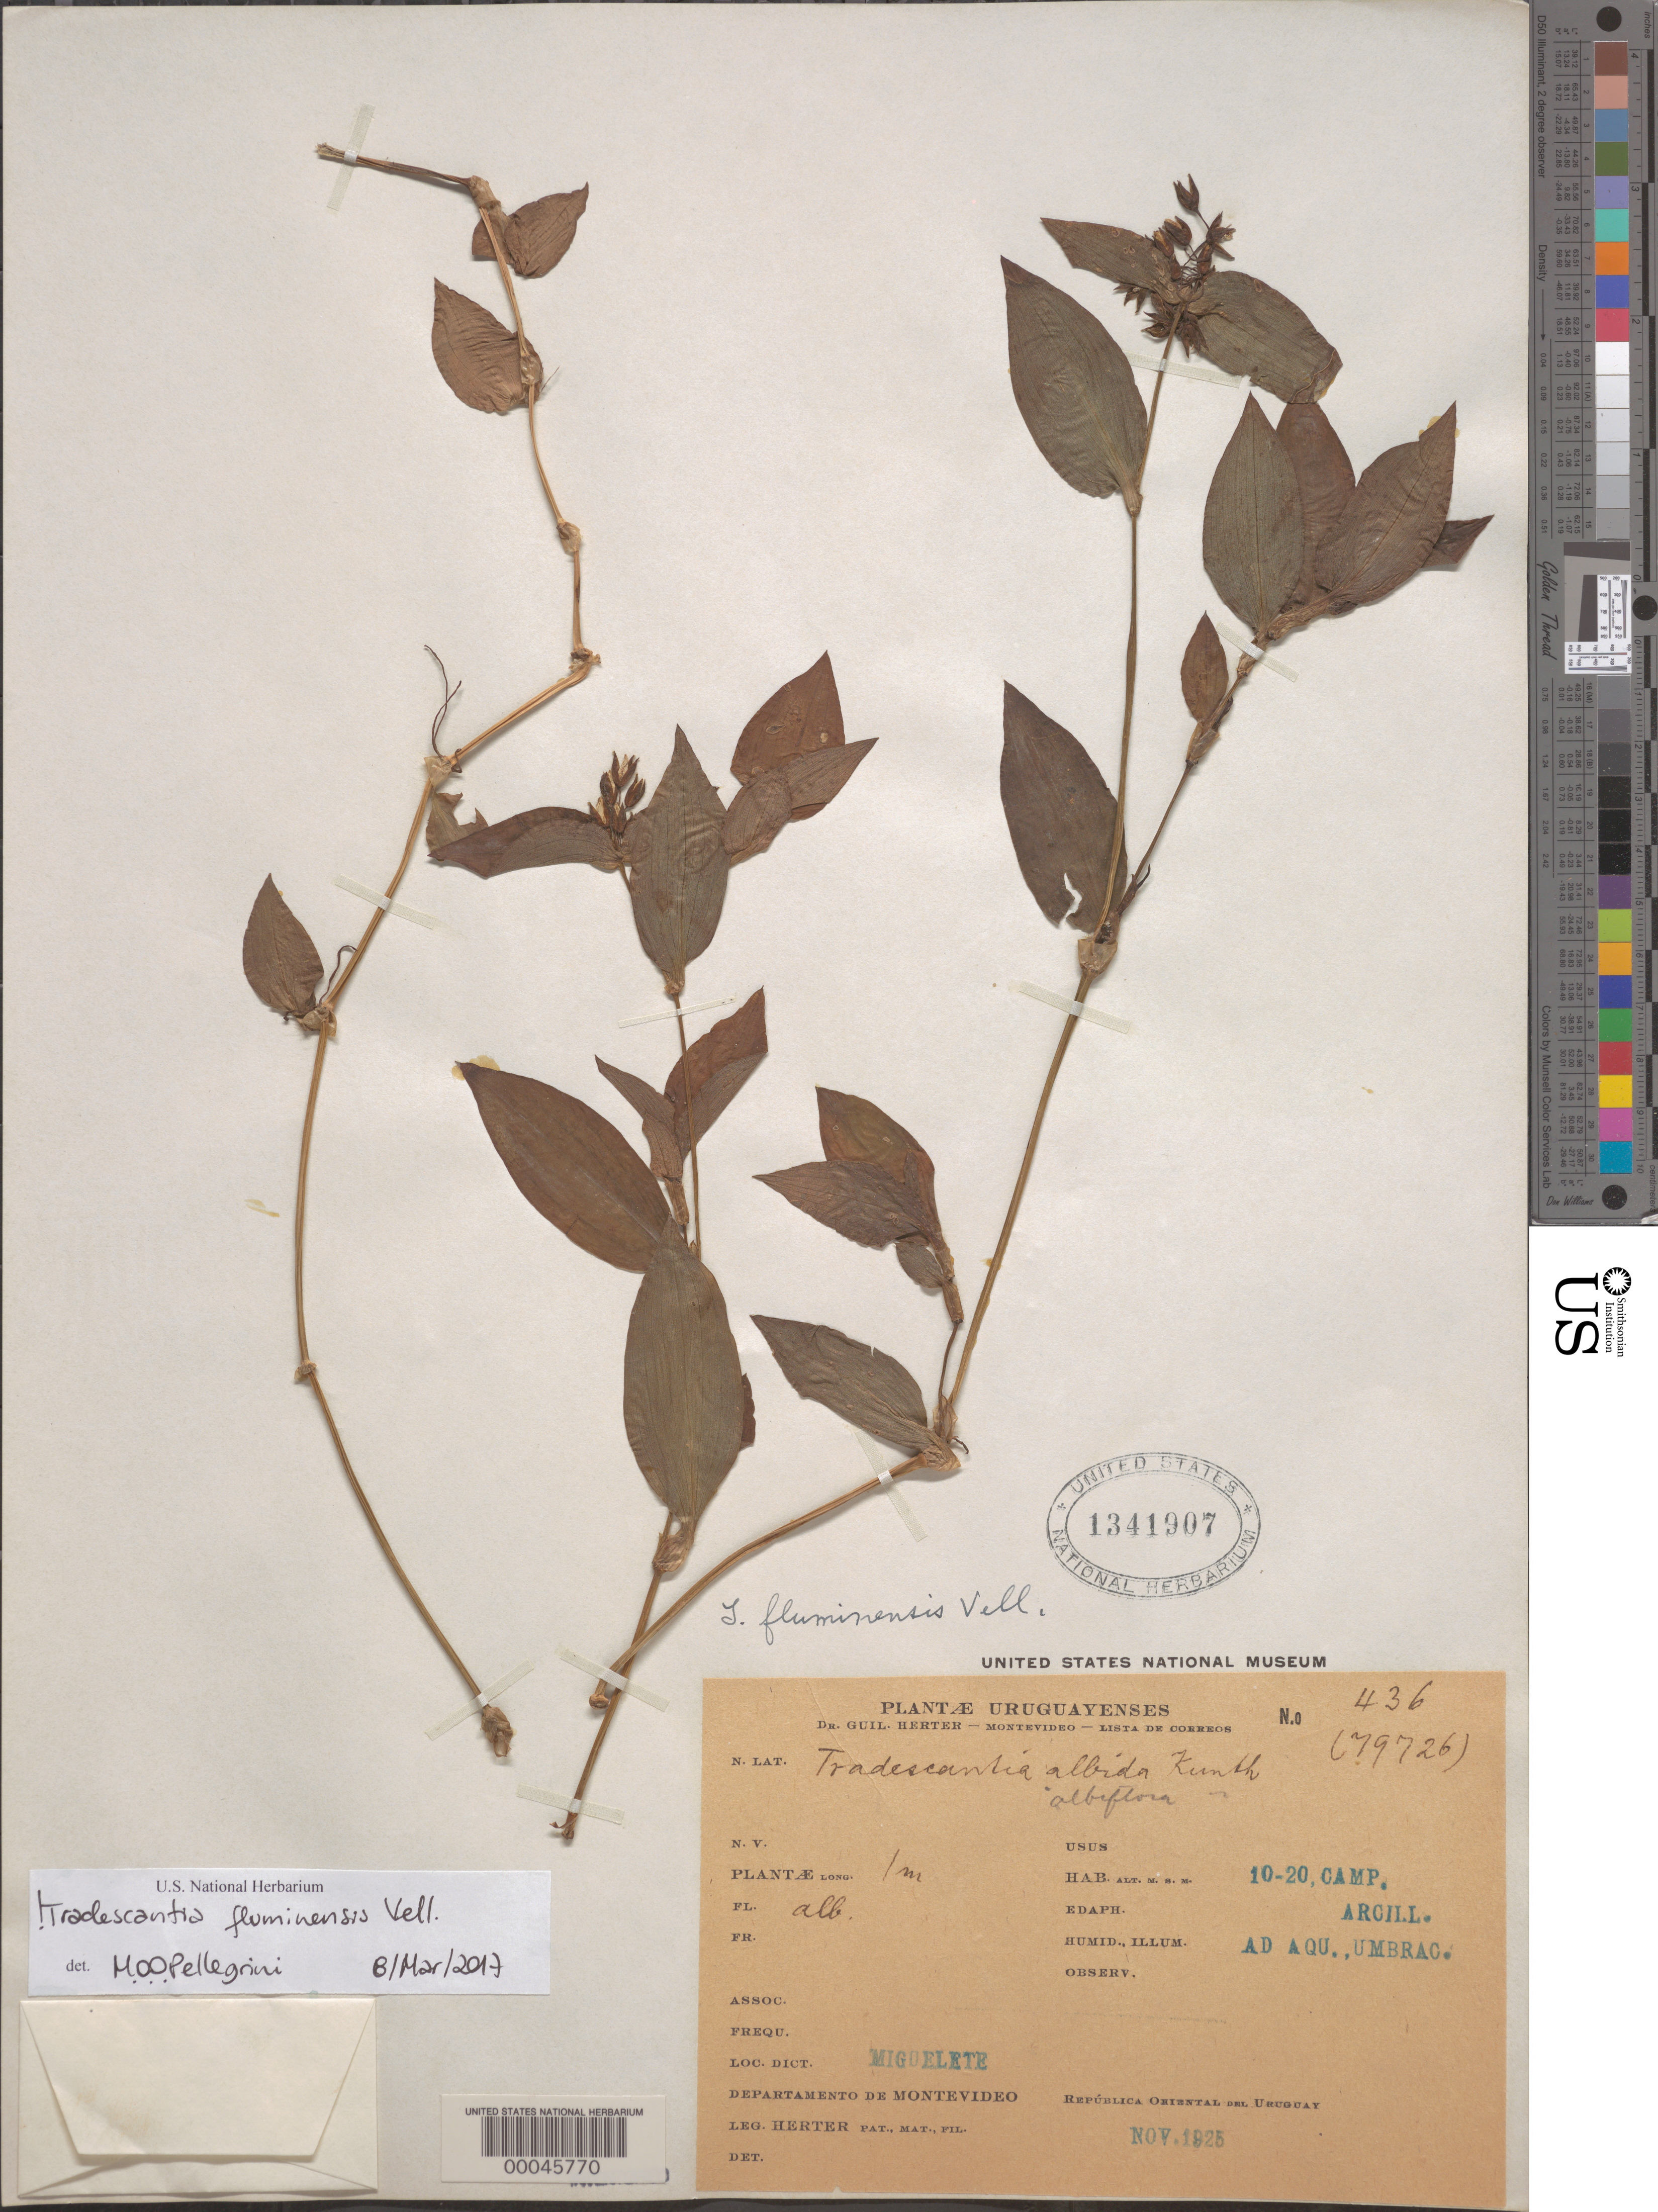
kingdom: Plantae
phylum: Tracheophyta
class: Liliopsida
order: Commelinales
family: Commelinaceae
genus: Tradescantia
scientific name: Tradescantia fluminensis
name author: Vell.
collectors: W. G. Herter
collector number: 436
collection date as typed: Nov 1925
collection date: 1925-11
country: Uruguay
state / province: Montevideo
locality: Migoelete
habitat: Sandy field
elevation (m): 10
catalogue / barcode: US 1341907